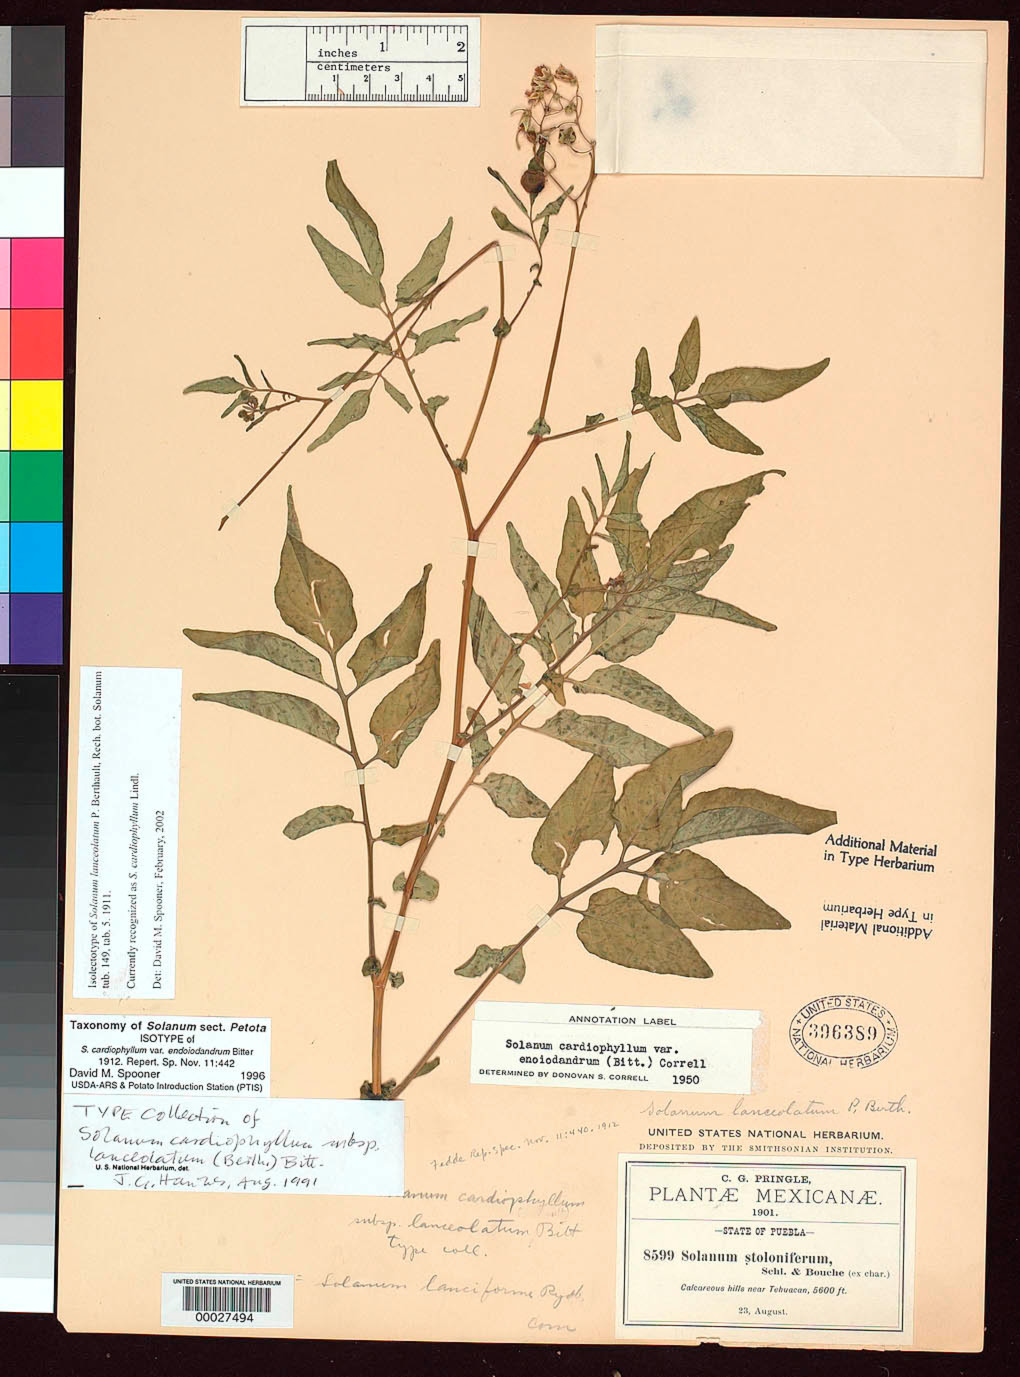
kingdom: Plantae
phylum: Tracheophyta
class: Magnoliopsida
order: Solanales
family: Solanaceae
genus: Solanum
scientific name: Solanum lanceolatum Berthault, nom. illeg.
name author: Berthault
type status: Isolectotype; Type Collection; Isotype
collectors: C. G. Pringle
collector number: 8599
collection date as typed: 23 Aug 1901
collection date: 1901-08-23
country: Mexico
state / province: Puebla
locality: Calcareous hills near Tehuacan.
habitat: Calcareous hills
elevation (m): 1707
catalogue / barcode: US 396389